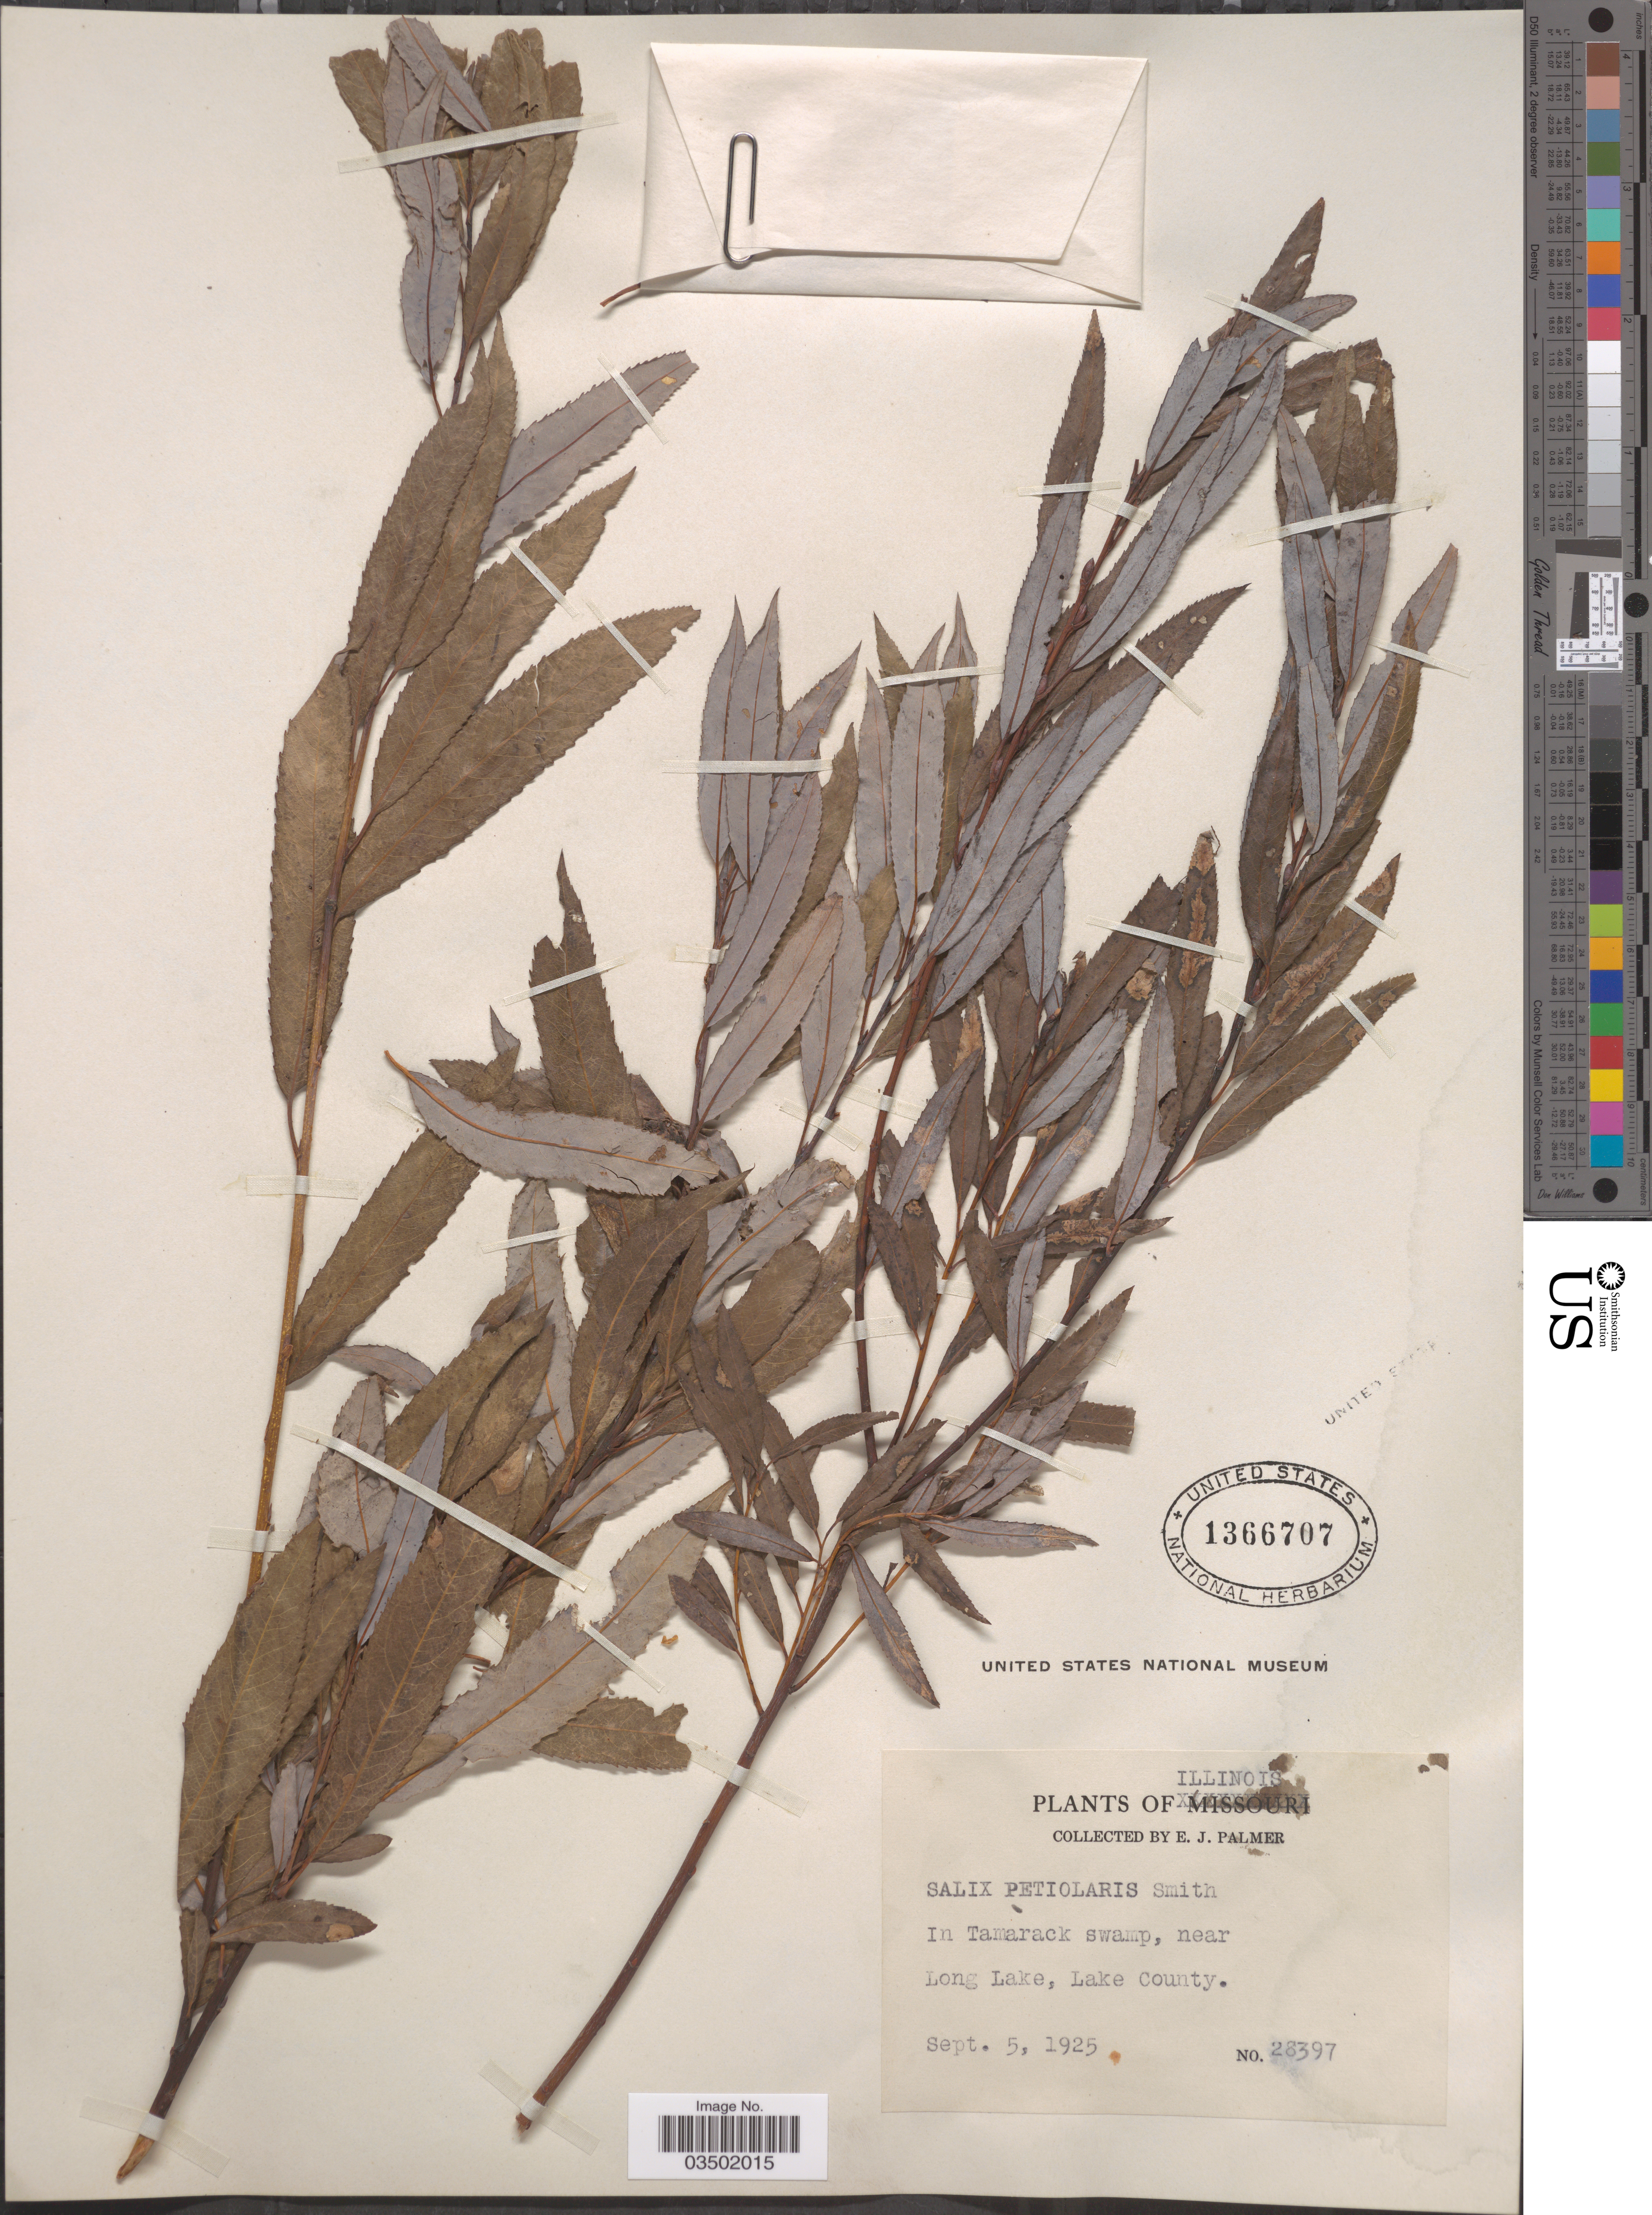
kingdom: Plantae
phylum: Tracheophyta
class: Magnoliopsida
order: Malpighiales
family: Salicaceae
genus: Salix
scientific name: Salix petiolaris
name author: Sm.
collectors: E. J. Palmer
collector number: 28397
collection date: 1925-09-05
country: United States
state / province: Illinois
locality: In Tamarack swamp, near Long Lake, Lake County.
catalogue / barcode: US 1366707